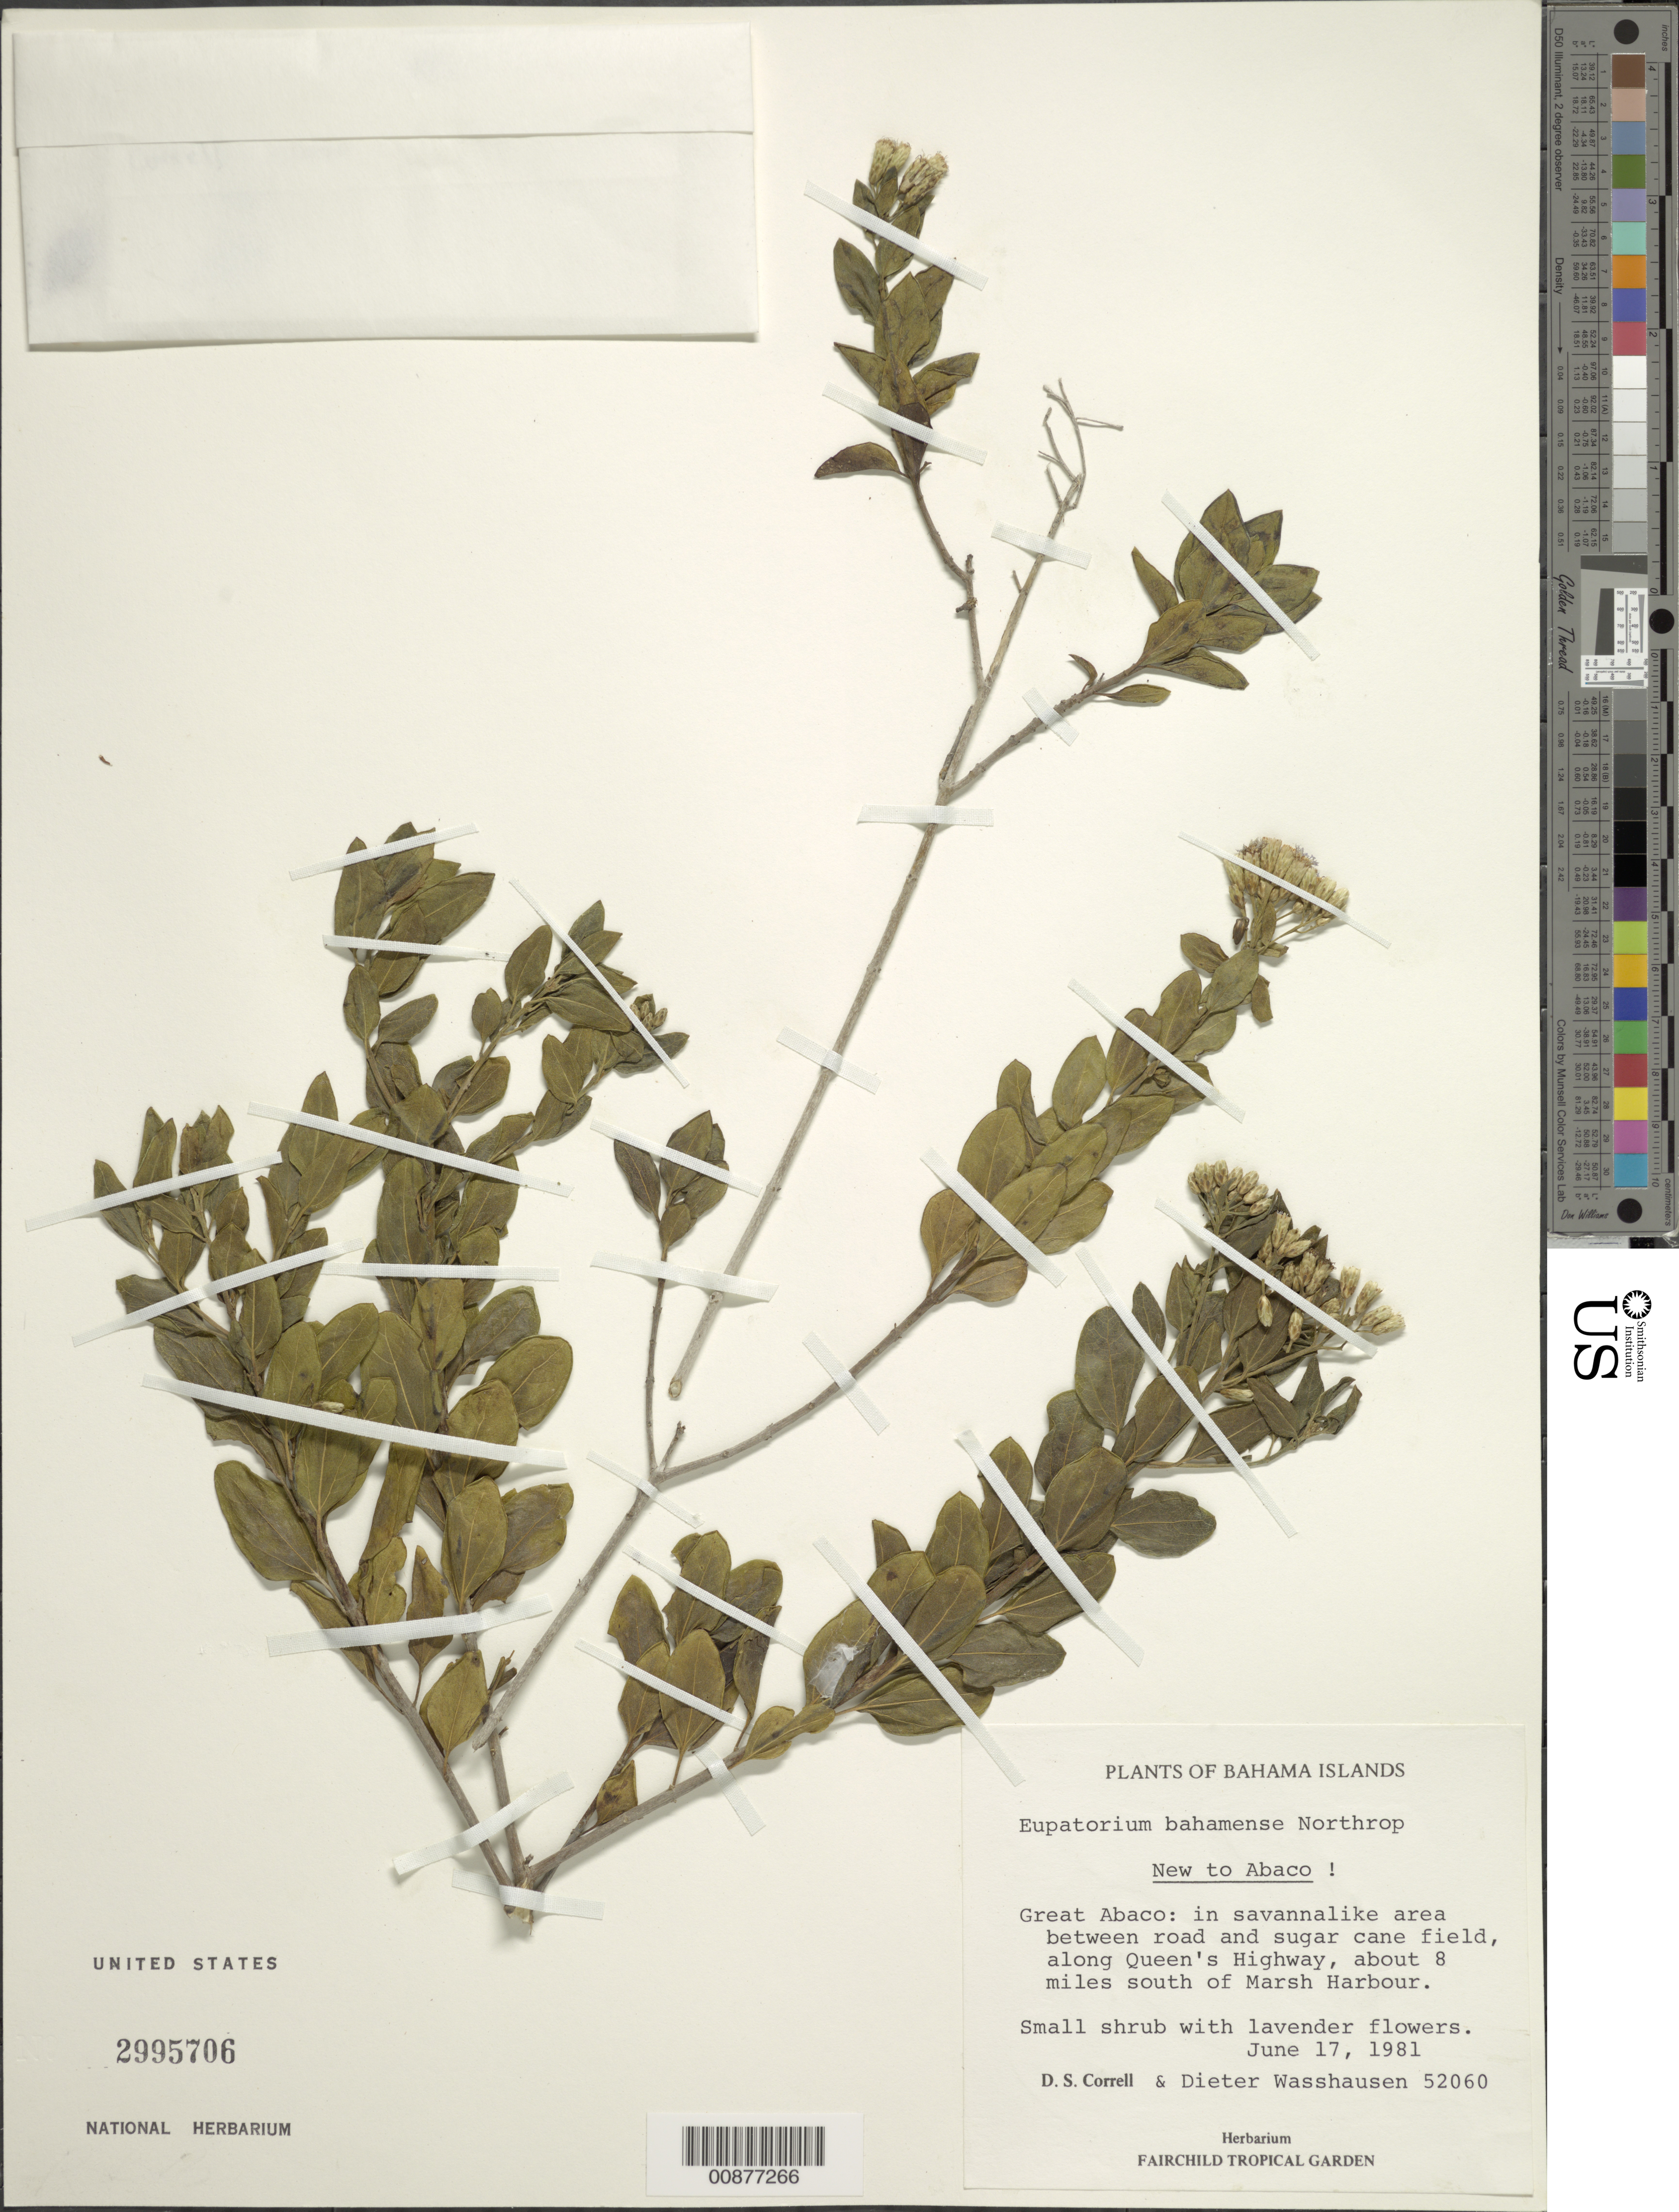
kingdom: Plantae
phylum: Tracheophyta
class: Magnoliopsida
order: Asterales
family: Asteraceae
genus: Chromolaena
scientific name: Chromolaena bahamensis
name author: (Northr.) R.M. King & H. Rob.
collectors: D. S. Correll & D. C. Wasshausen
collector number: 52060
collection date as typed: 17 Jun 1981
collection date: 1981-06-17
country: Bahamas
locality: Great Abaco: between road and sugarcane field, along Queen's Highway, about 8 miles south of Marsh harbor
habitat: In savanna-like area between sugarcane field and highway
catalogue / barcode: US 2995706